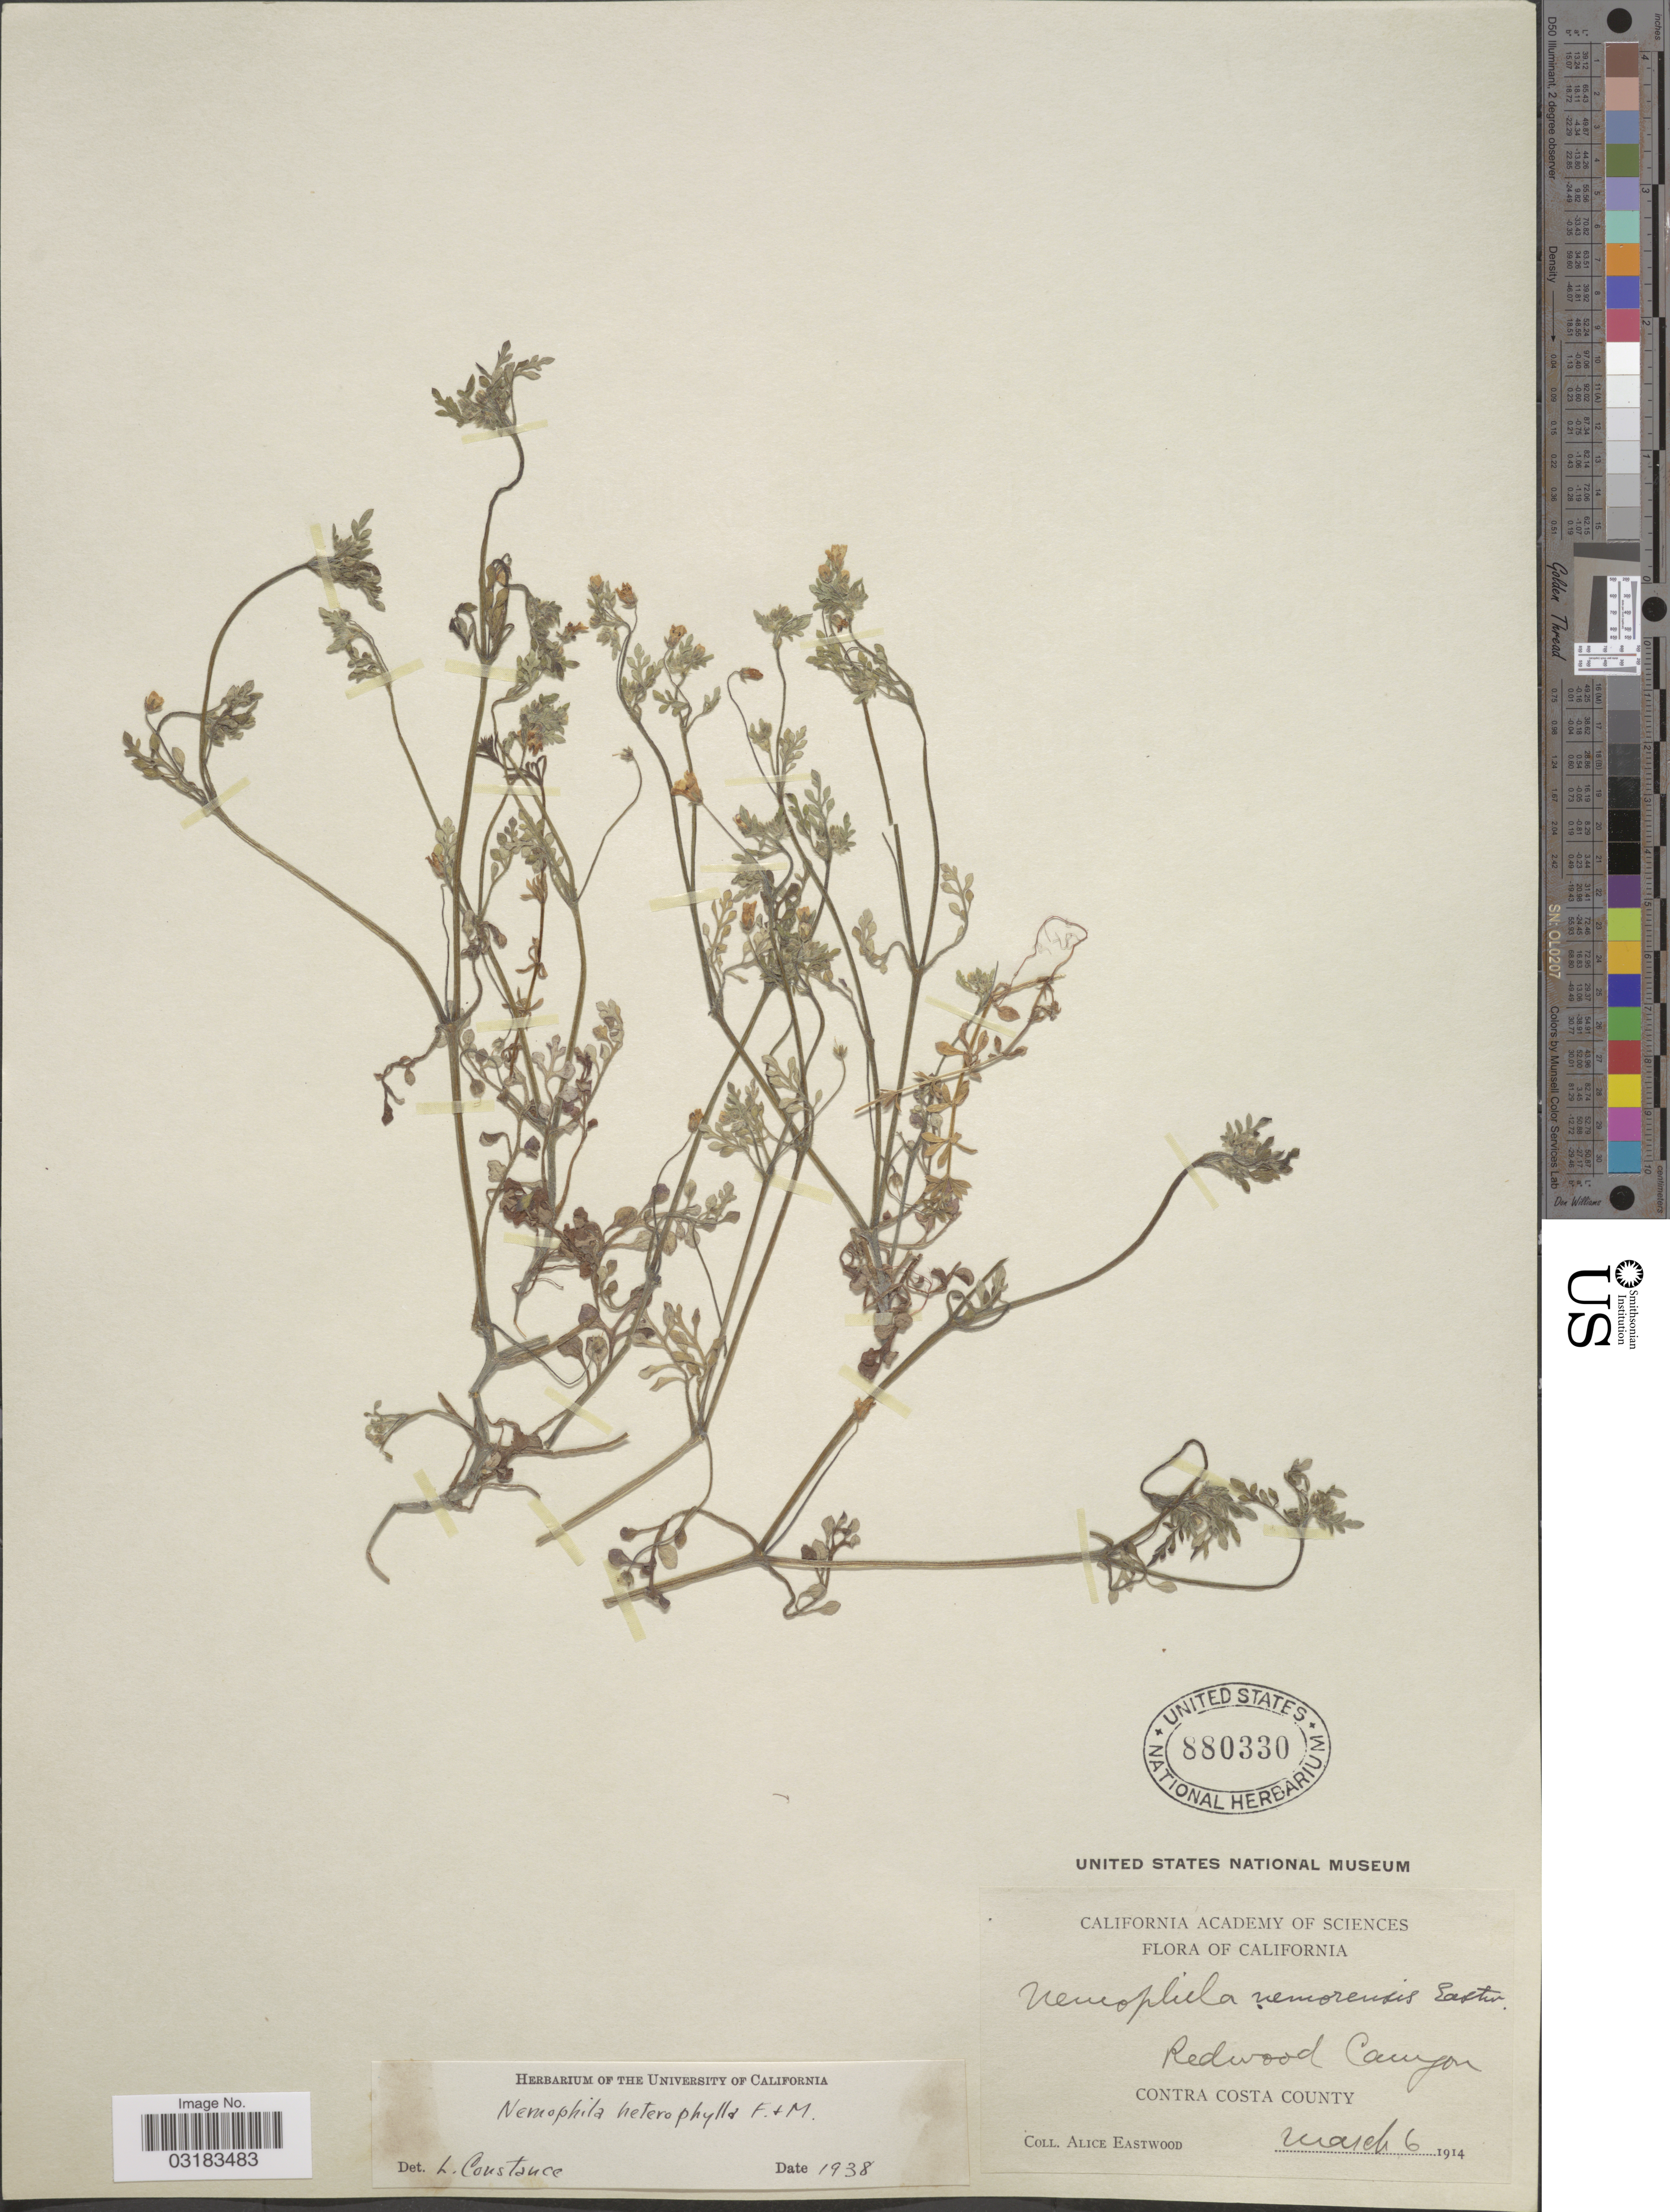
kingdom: Plantae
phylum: Tracheophyta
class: Magnoliopsida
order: Boraginales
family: Hydrophyllaceae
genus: Nemophila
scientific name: Nemophila heterophylla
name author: Fisch. & C.A. Mey.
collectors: A. Eastwood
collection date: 1914-03-06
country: United States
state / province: California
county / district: Contra Costa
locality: Redwood Canyon, Contra Costa County.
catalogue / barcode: US 880330